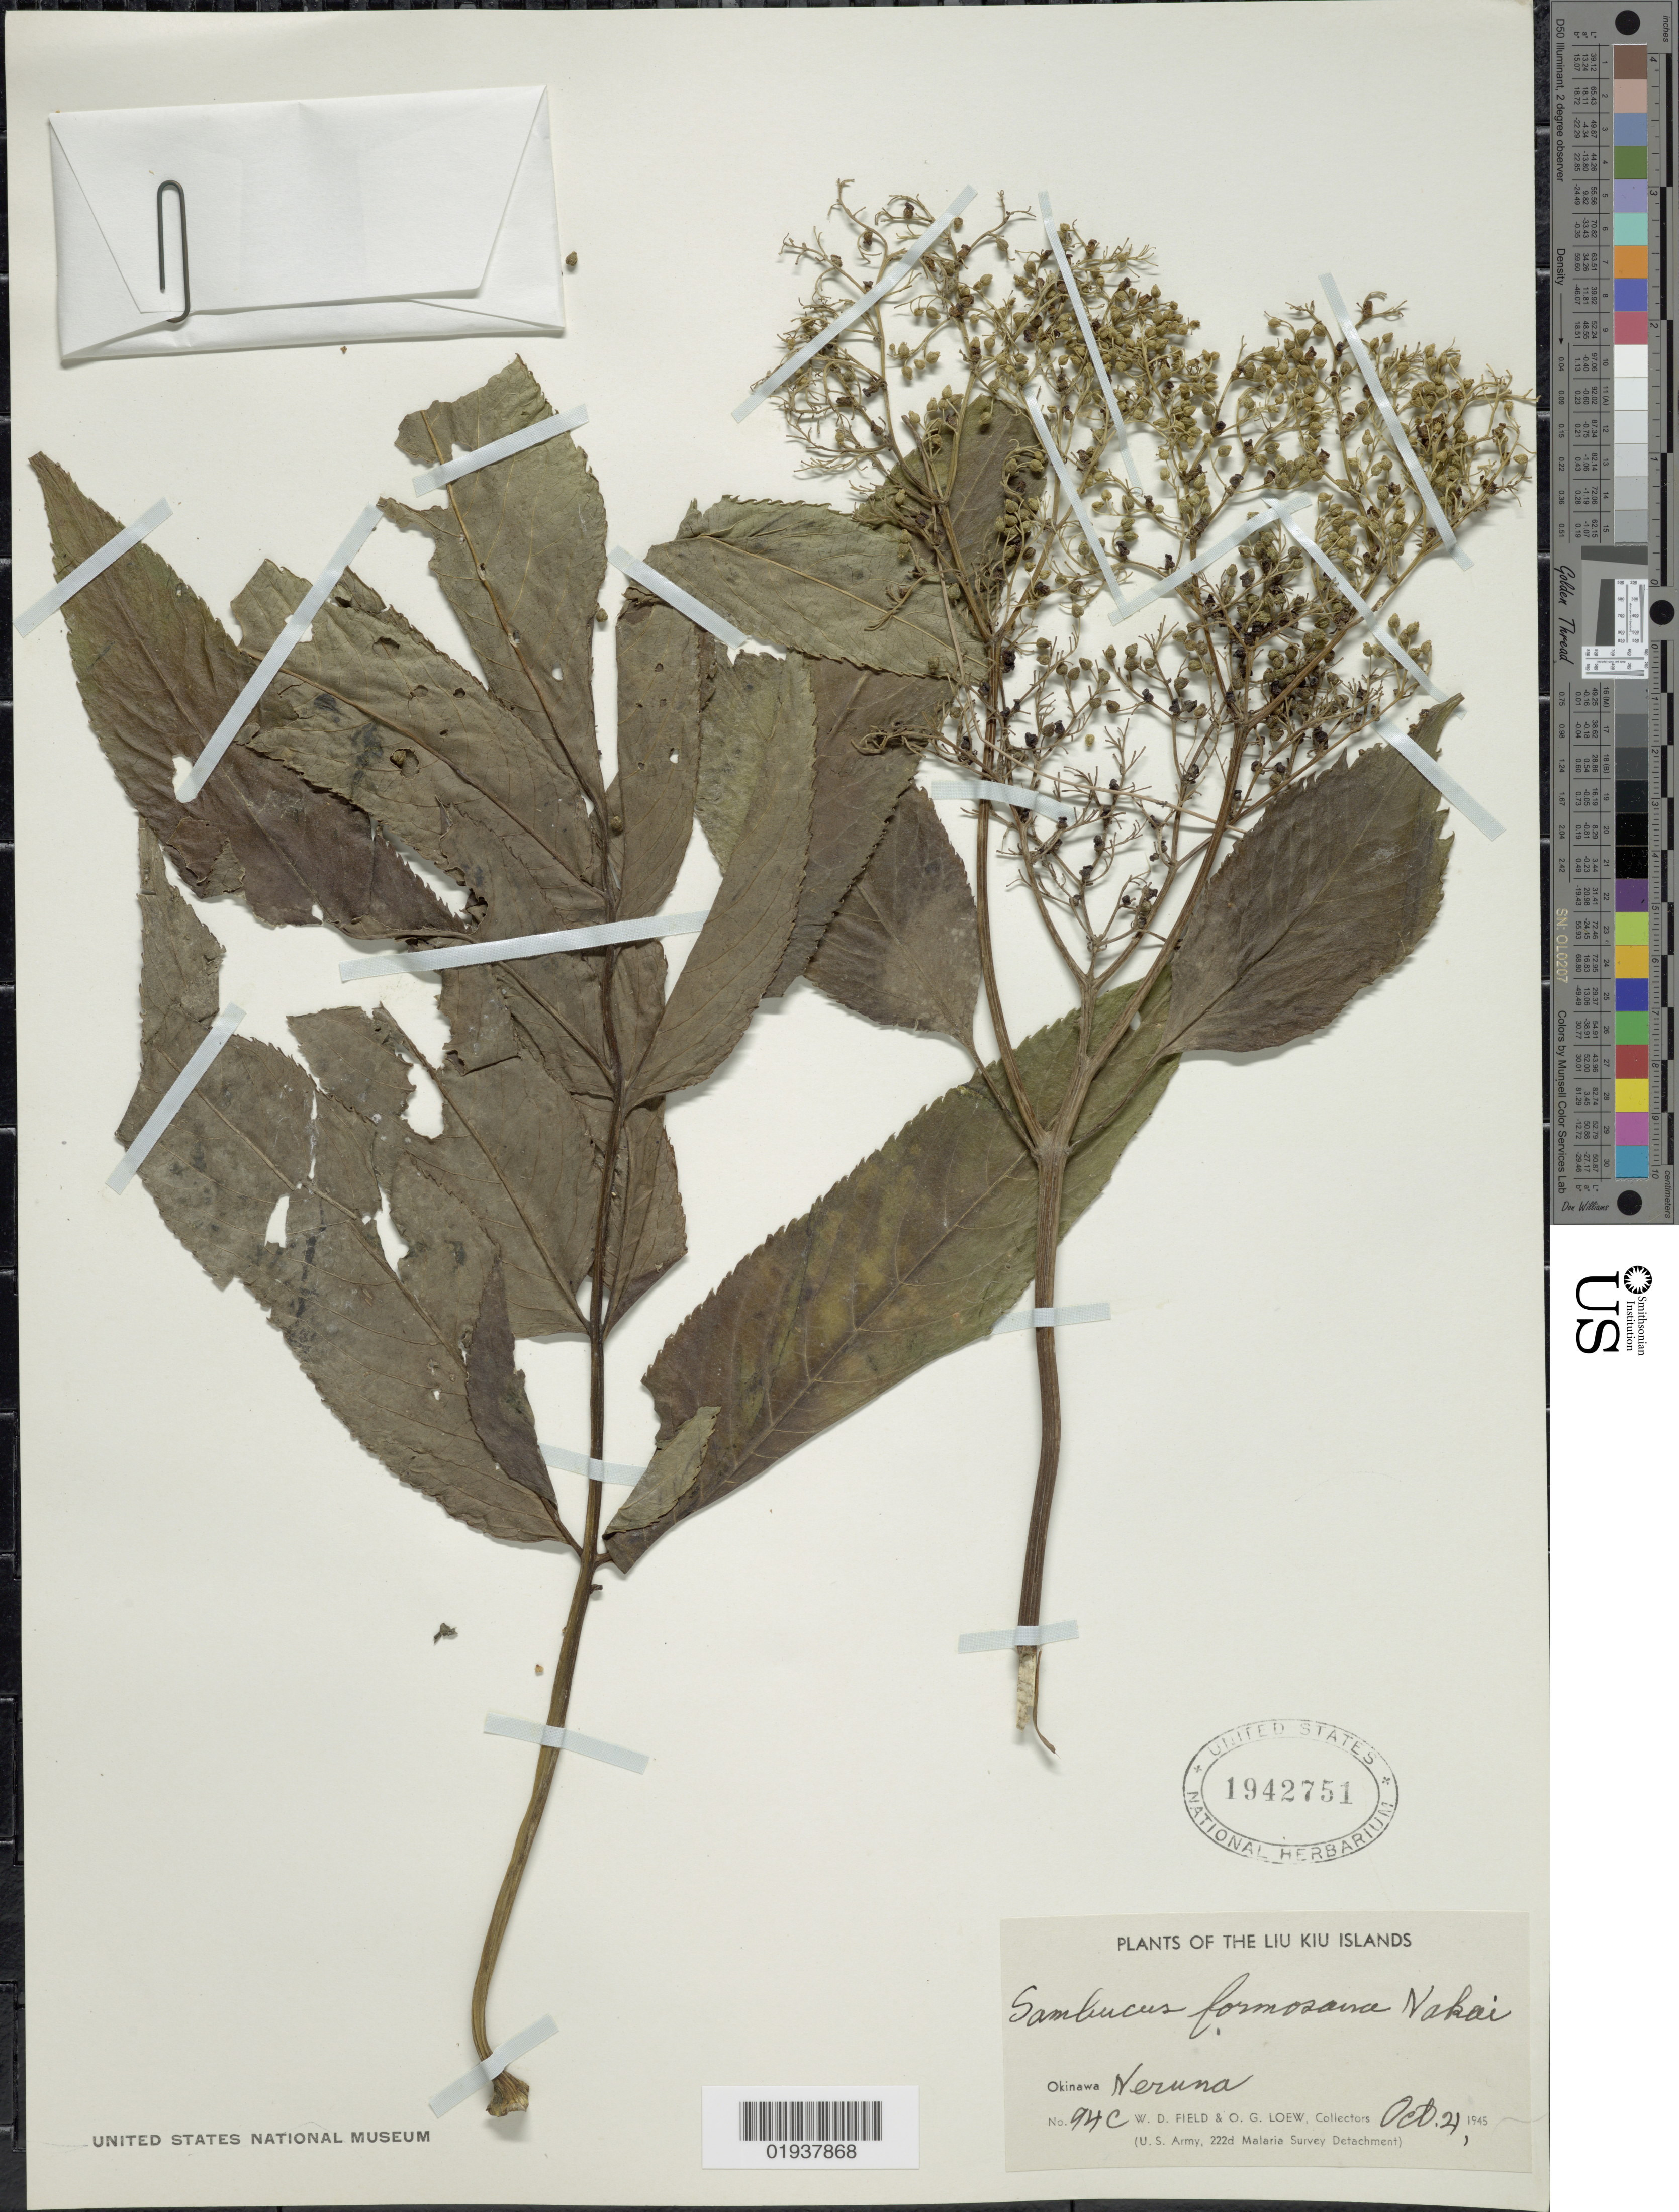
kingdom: Plantae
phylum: Tracheophyta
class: Magnoliopsida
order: Dipsacales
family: Viburnaceae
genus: Sambucus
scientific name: Sambucus javanica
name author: Blume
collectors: W. D. Field & O. G. Loew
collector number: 94C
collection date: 1945-10-04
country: Japan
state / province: Okinawa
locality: The Liu Kiu Islands. Okinawa Neruna.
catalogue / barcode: US 1942751